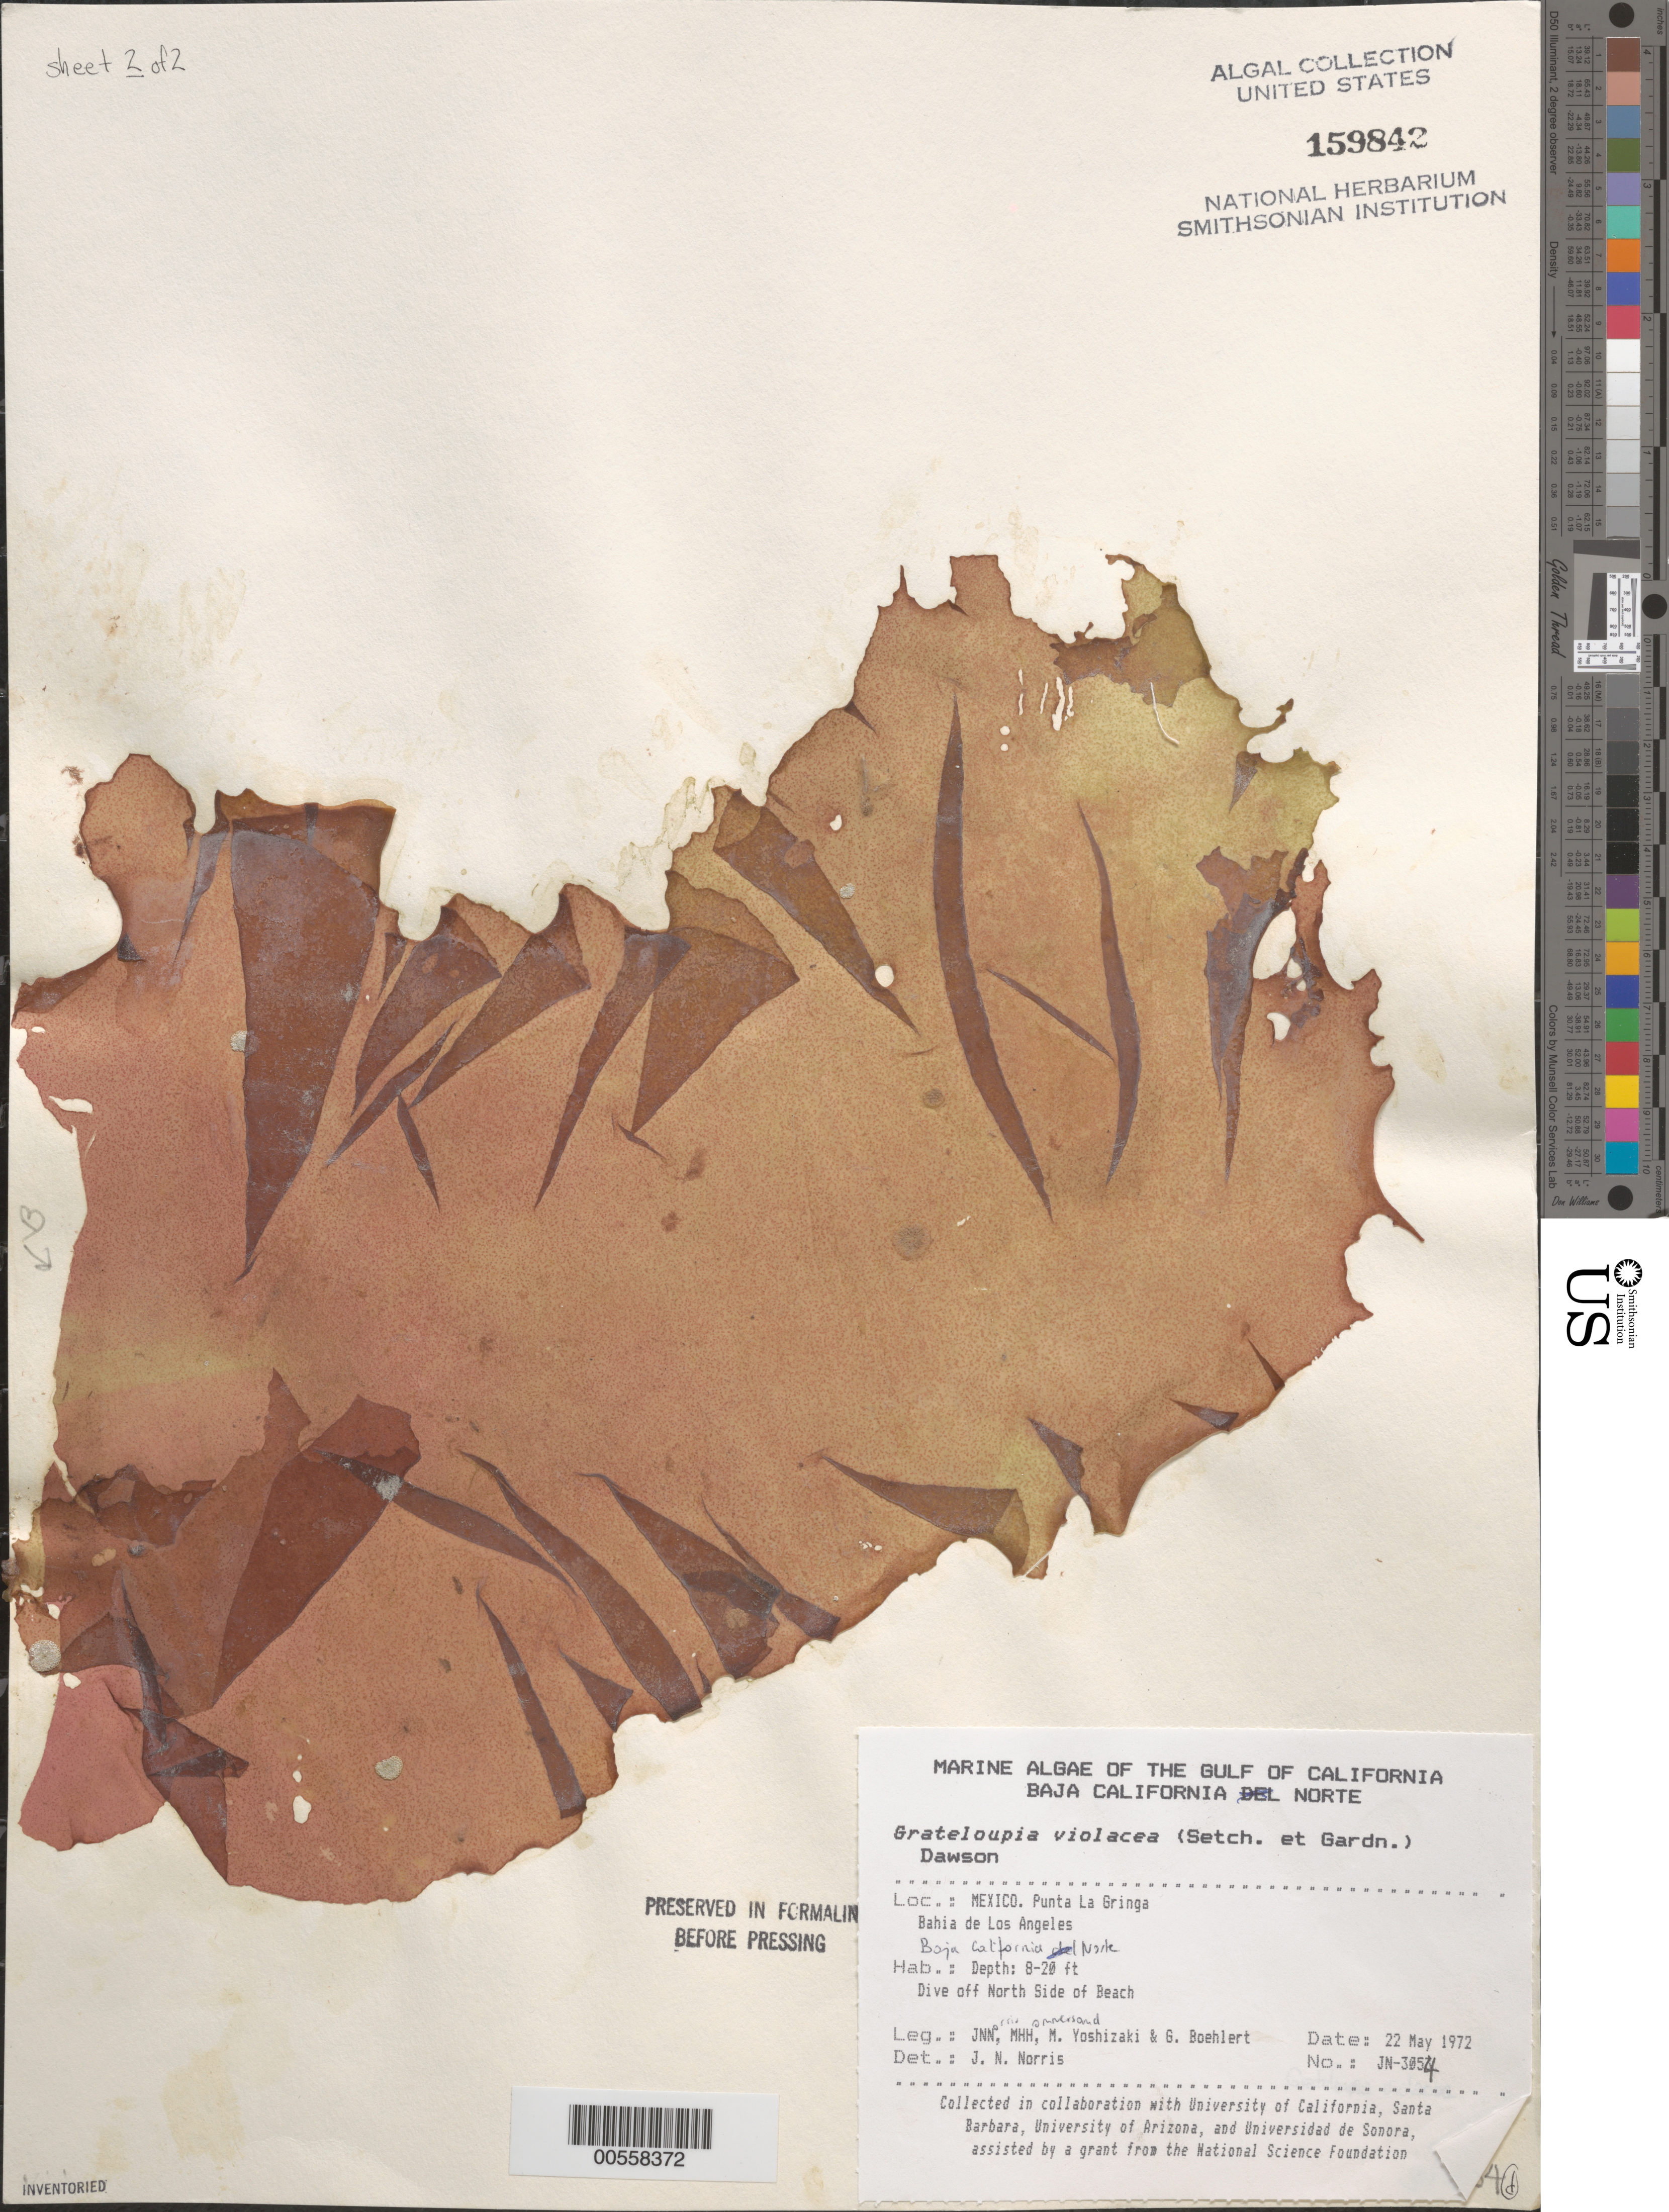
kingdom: Plantae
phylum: Rhodophyta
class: Florideophyceae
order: Halymeniales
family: Halymeniaceae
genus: Grateloupia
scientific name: Grateloupia violacea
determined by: Norris, James N.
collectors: J. N. Norris, M. H. Hommersand, M. Yoshizaki & G. Boehlert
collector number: JN-3054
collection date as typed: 22 May 1972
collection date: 1972-05-22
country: Mexico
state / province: Baja California Norte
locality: Punta La Gringa, Bahia de los Angeles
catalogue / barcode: US 159842